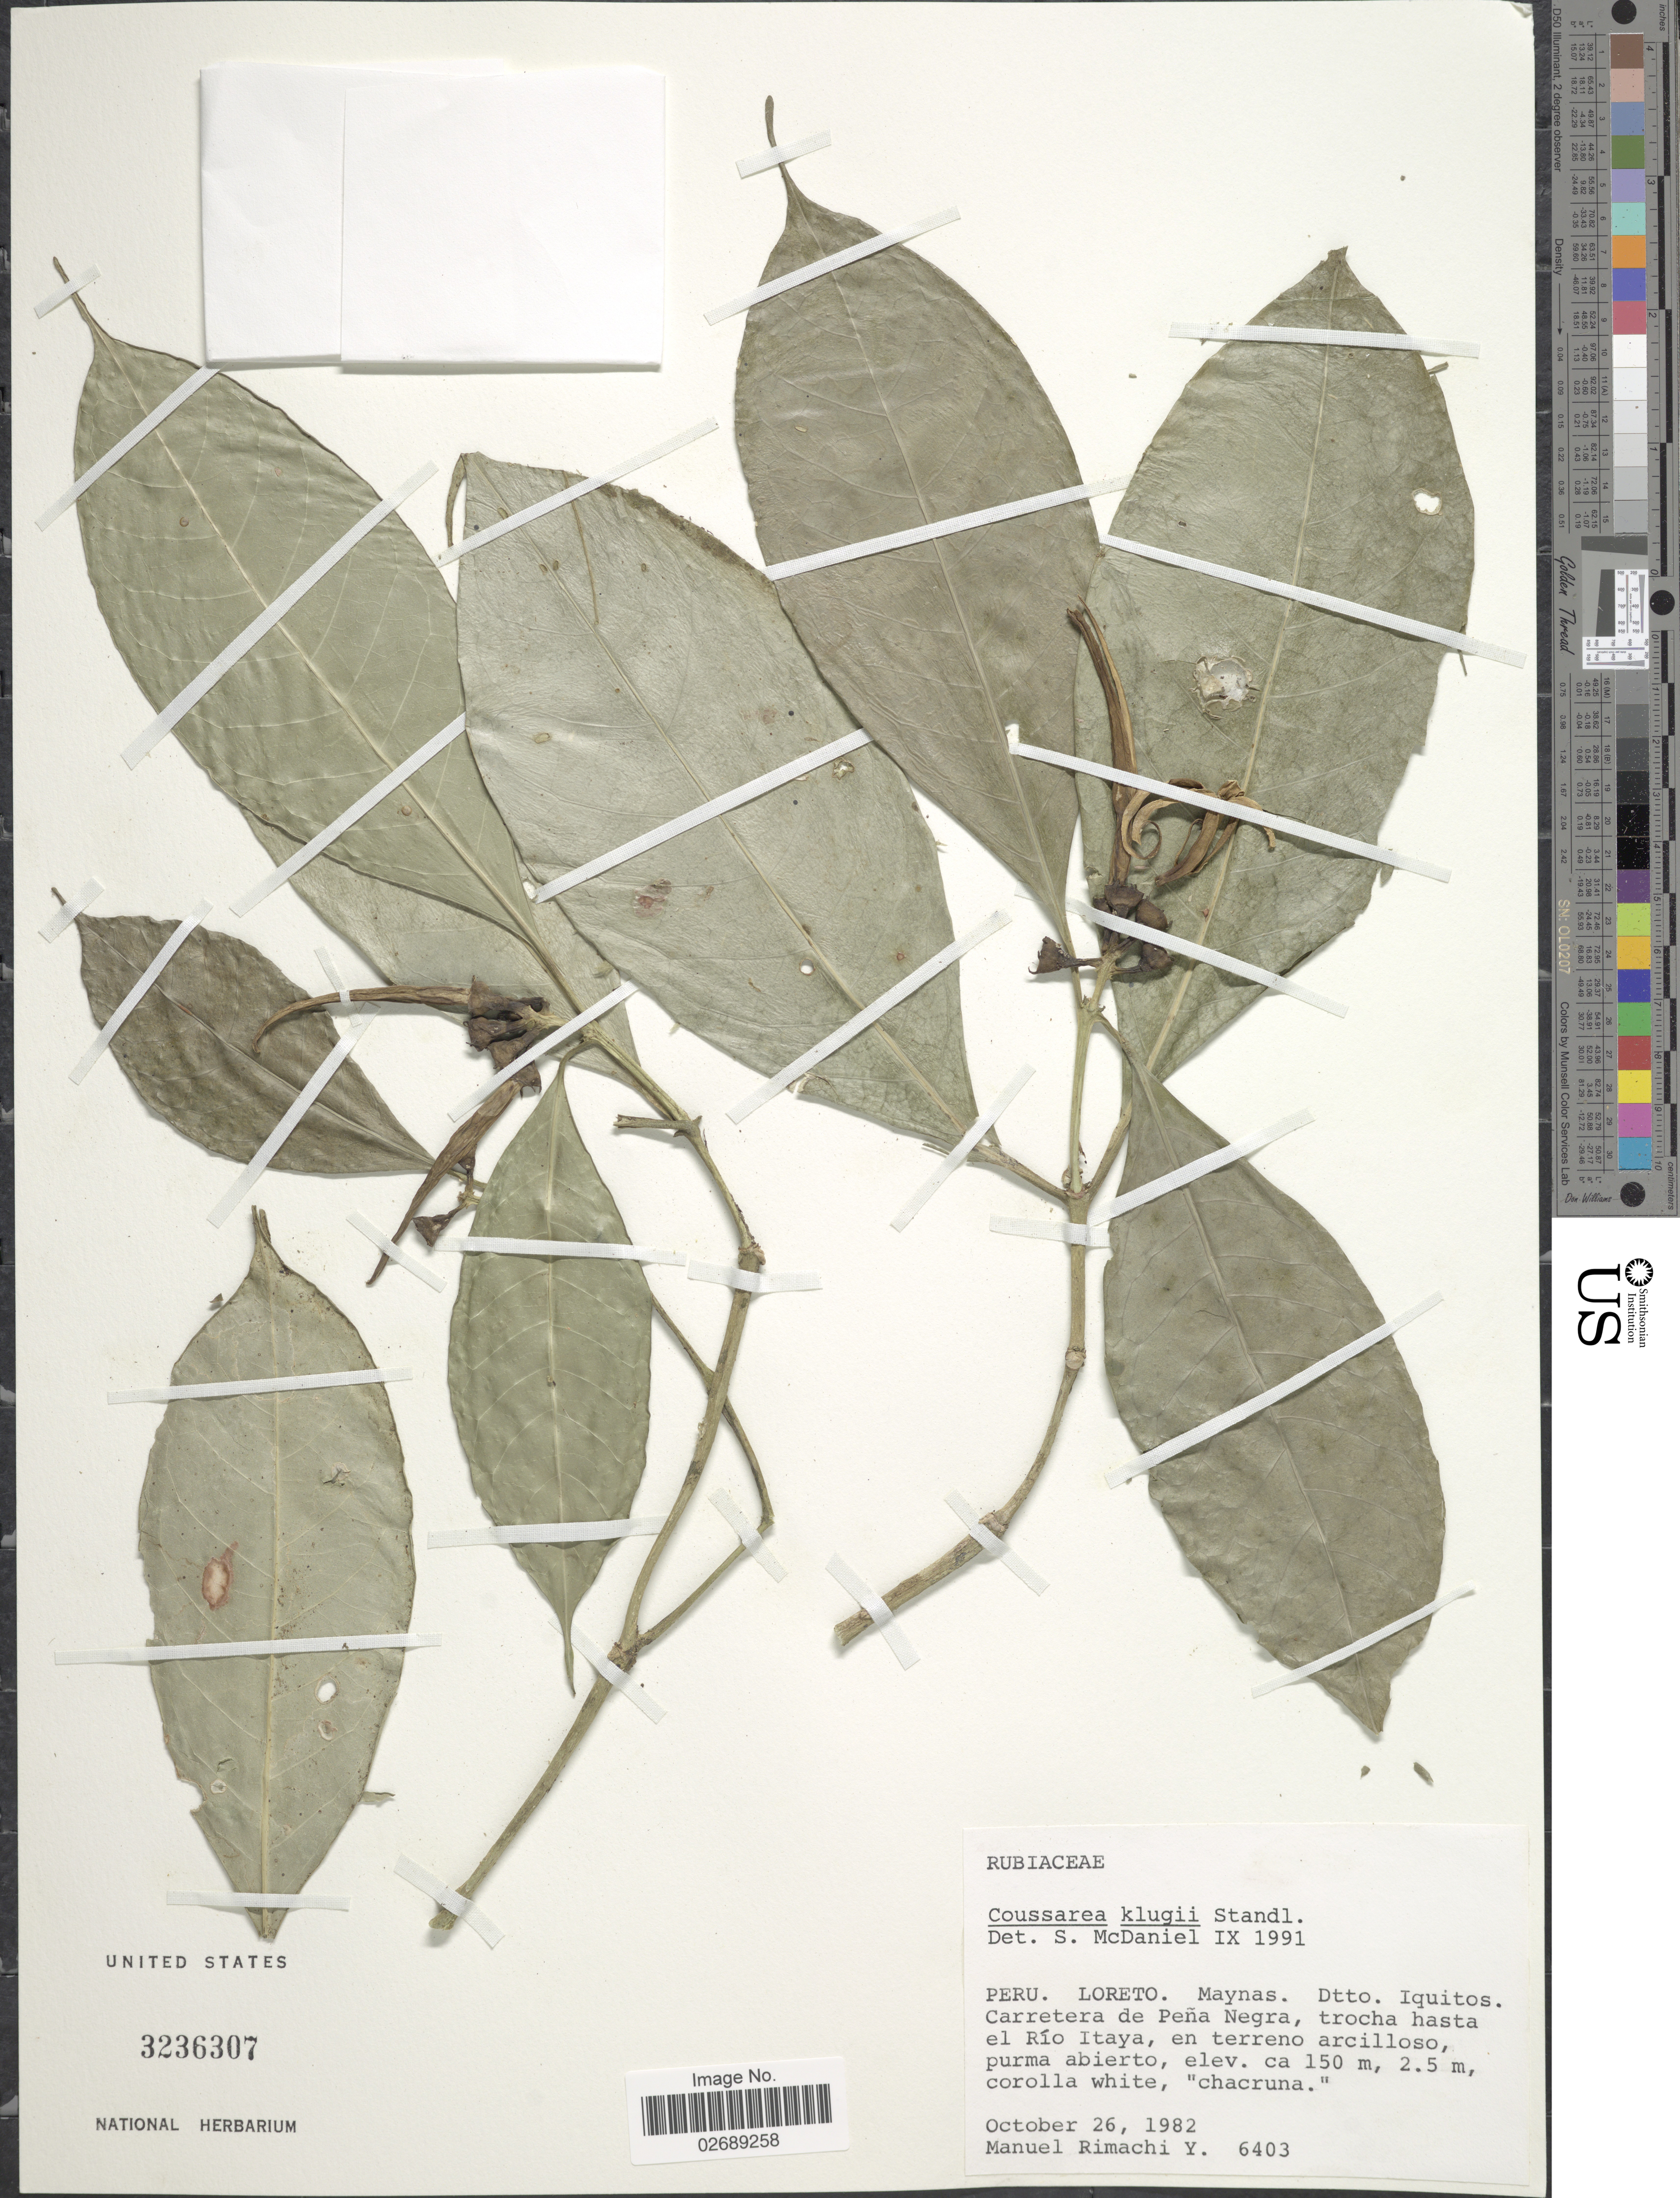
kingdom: Plantae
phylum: Tracheophyta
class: Magnoliopsida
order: Gentianales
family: Rubiaceae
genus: Coussarea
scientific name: Coussarea klugii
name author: Steyerm.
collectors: M. Rimachi Y.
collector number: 6403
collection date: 1982-10-26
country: Peru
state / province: Loreto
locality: Maynas. Dtto. Iquitos. Carretera de Pena Negra, trocha hasta el Rio Itaya, en terreno arcilloso, purma abierto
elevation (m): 150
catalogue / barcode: US 3236307